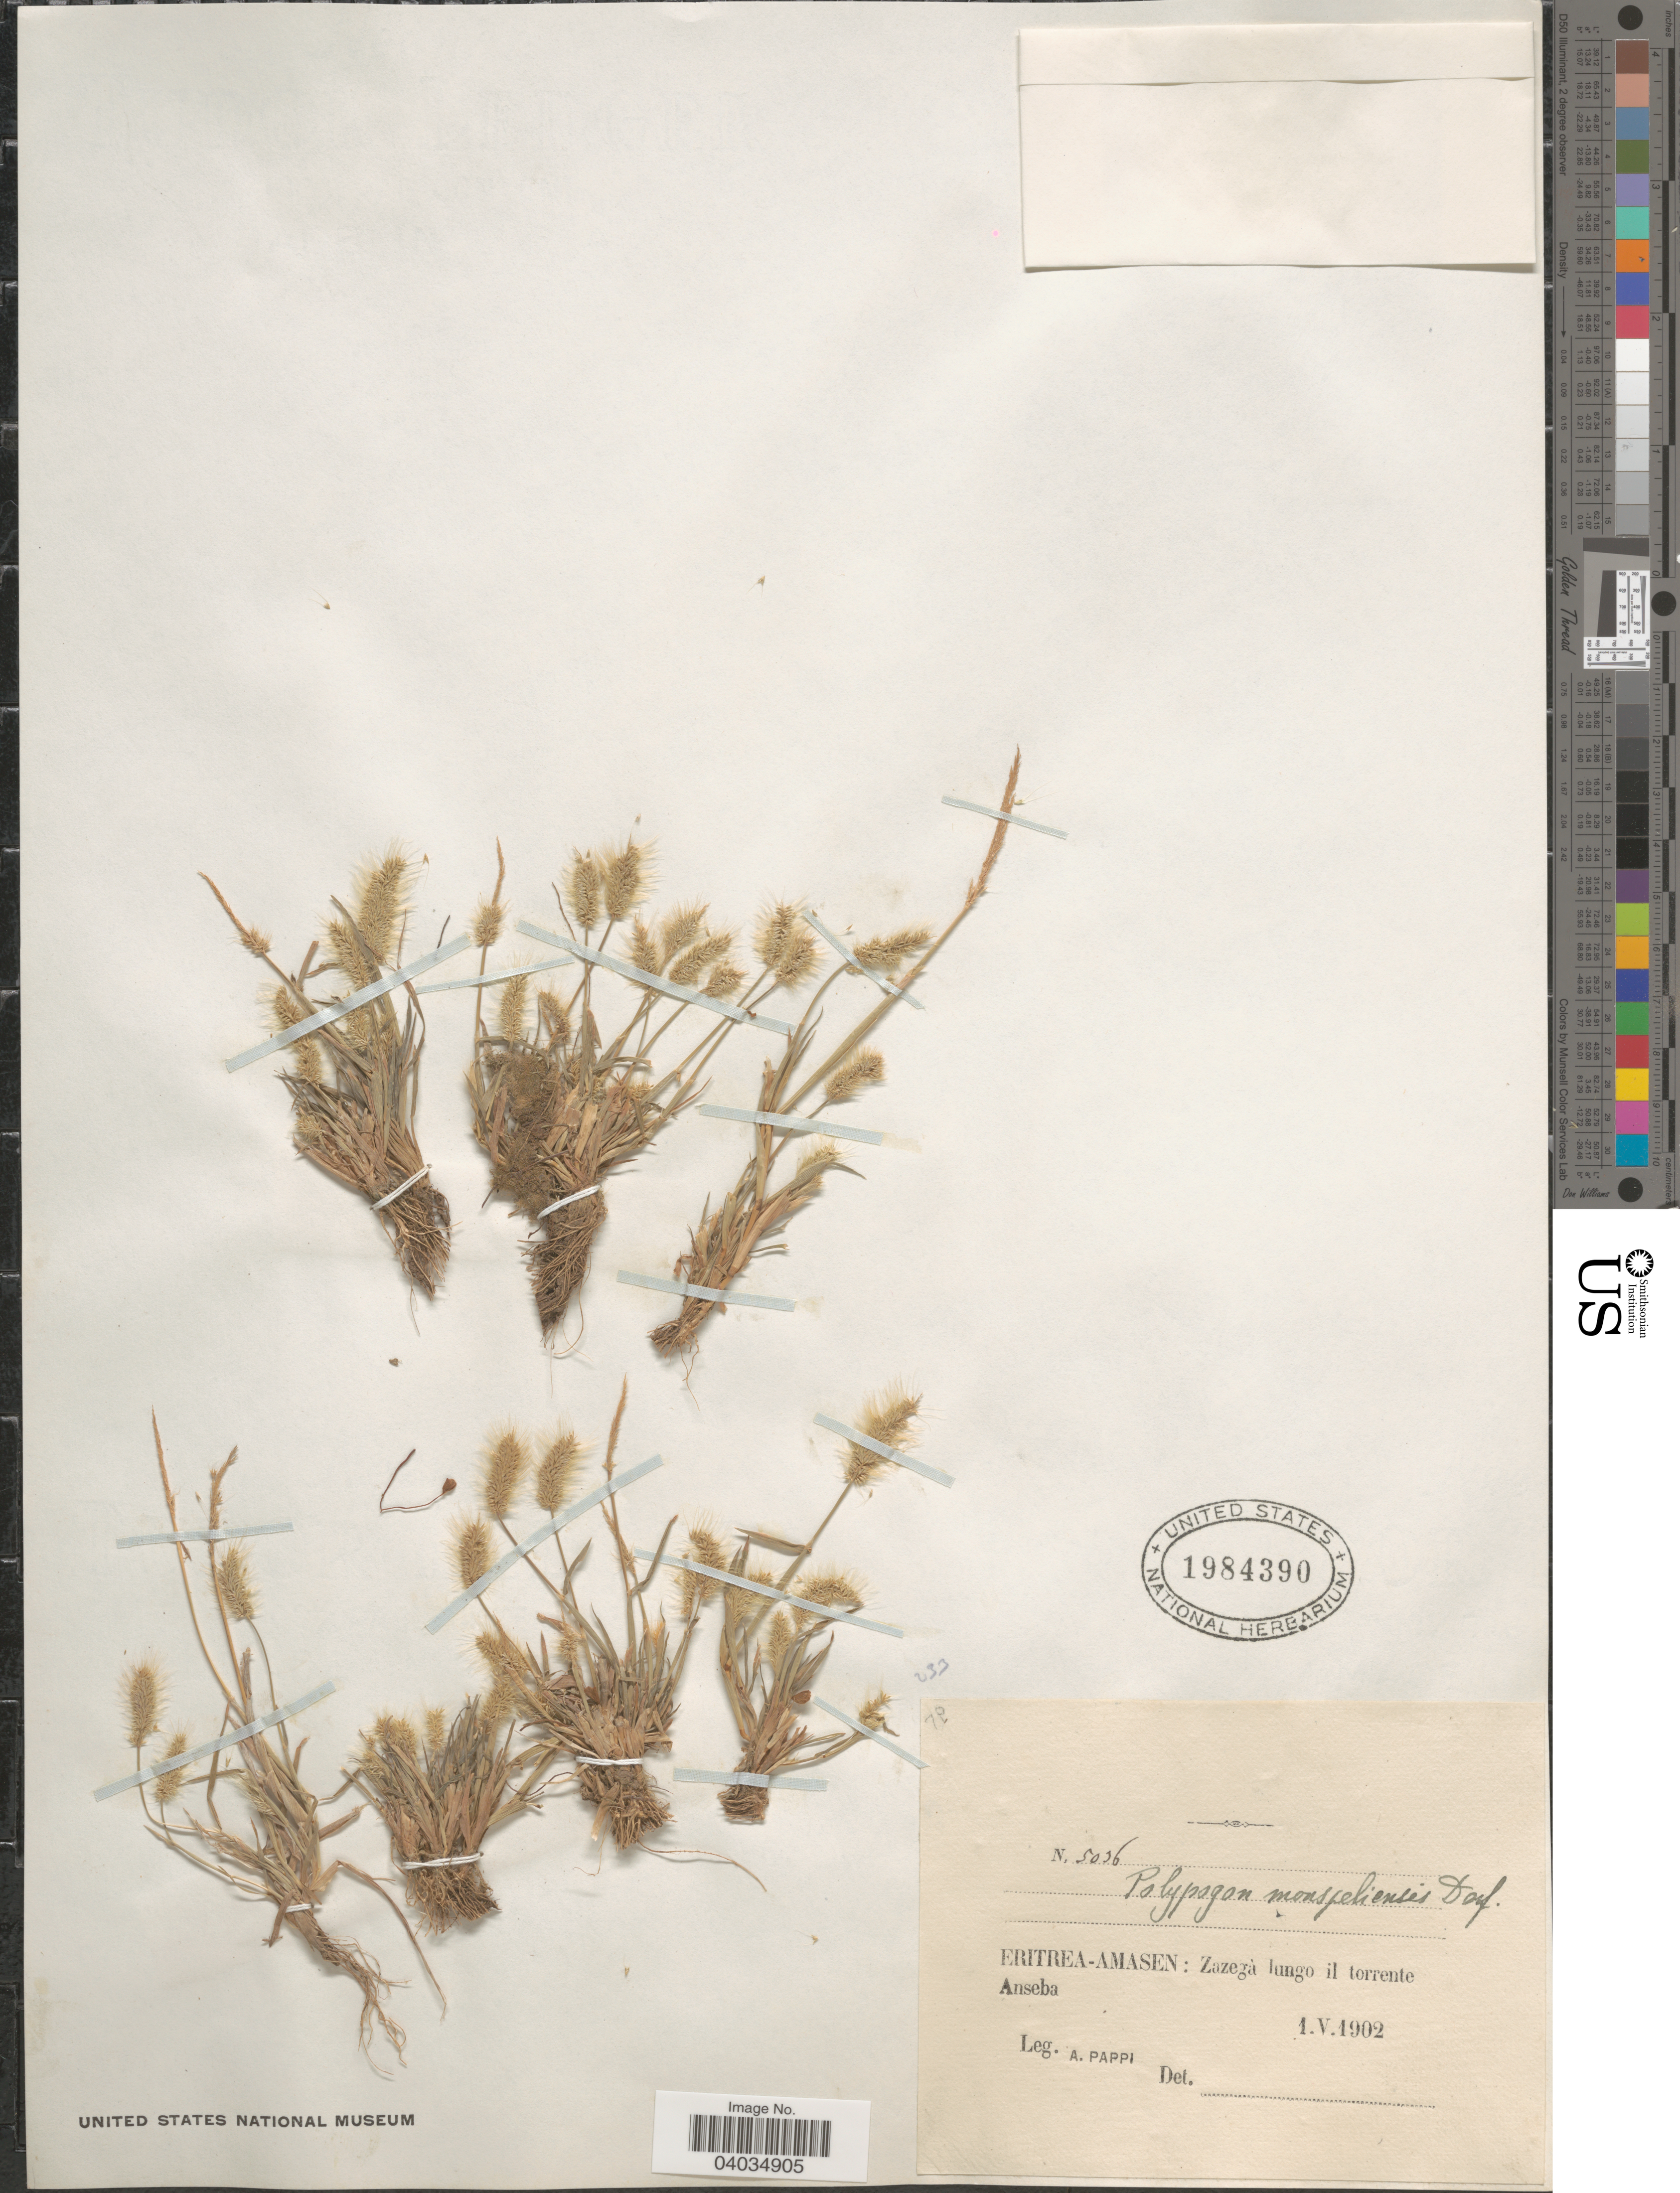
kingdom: Plantae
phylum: Tracheophyta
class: Liliopsida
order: Poales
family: Poaceae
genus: Polypogon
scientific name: Polypogon monspeliensis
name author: (L.) Desf.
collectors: A. Pappi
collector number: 5036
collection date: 1902-05-01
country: Eritrea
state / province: Anseba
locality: Eritrea-Amasen : Zazegá lungo il torrente Anseba.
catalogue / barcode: US 1984390